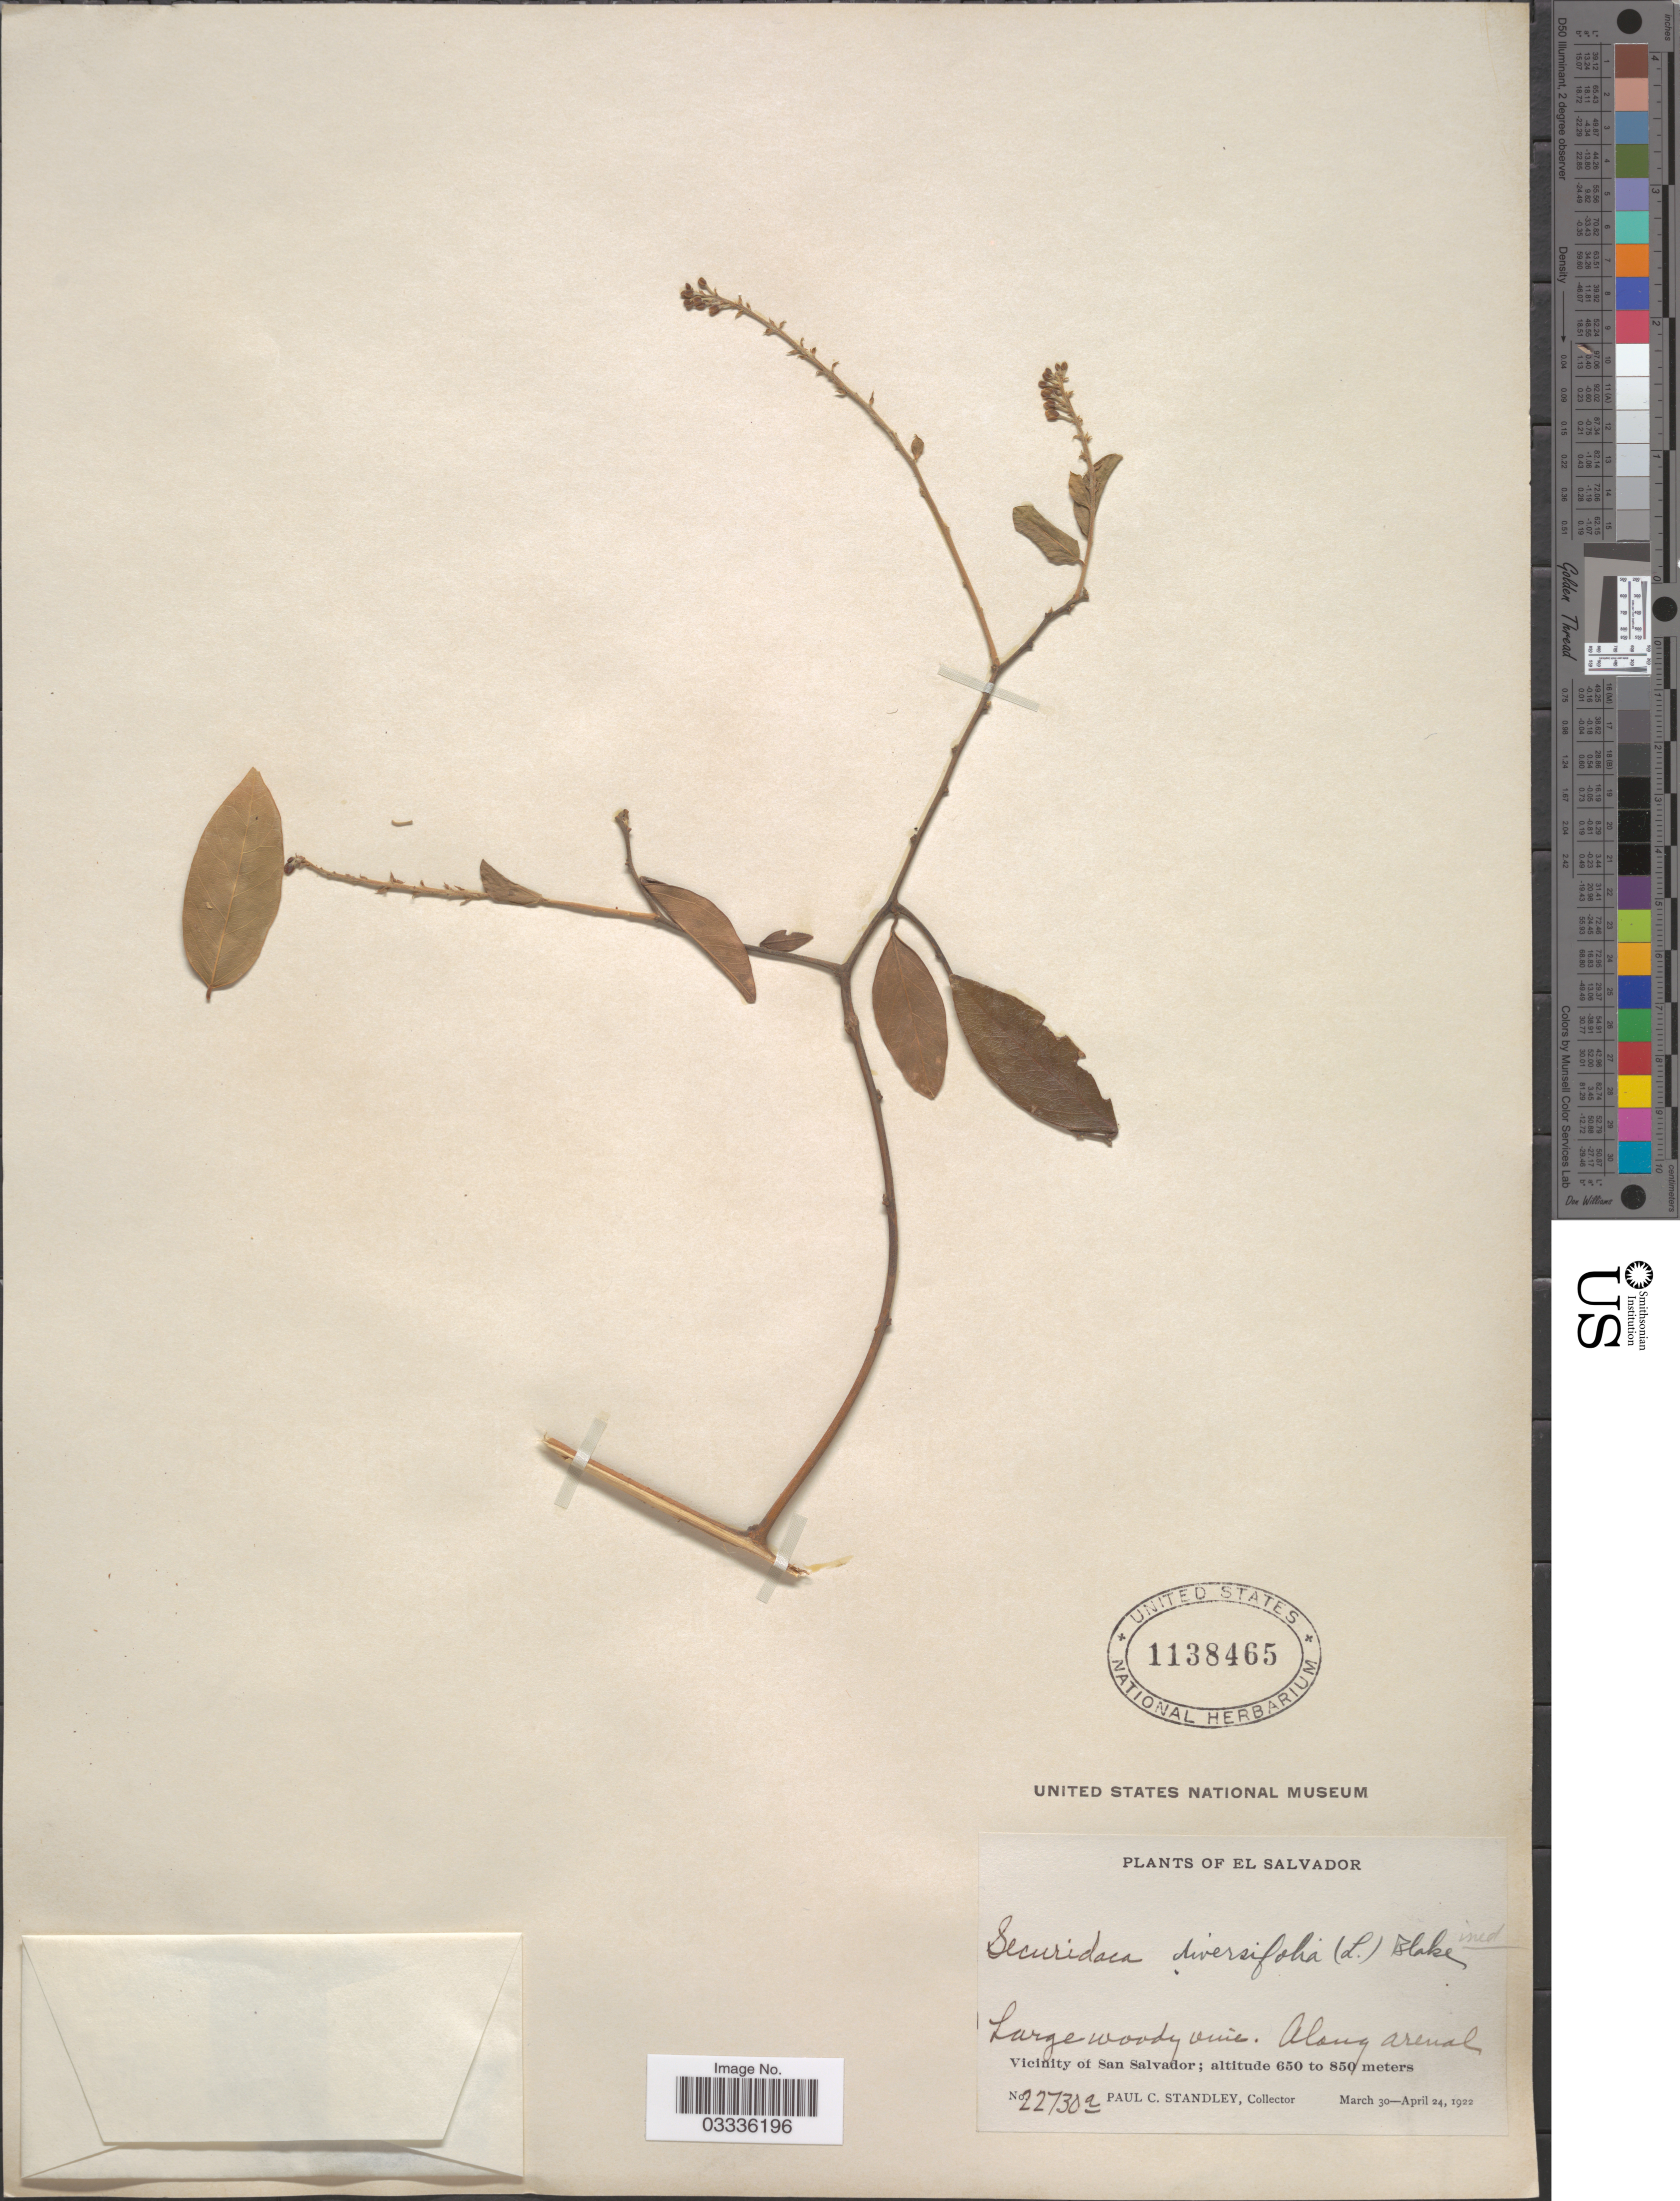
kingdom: Plantae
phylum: Tracheophyta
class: Magnoliopsida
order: Fabales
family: Polygalaceae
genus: Securidaca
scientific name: Securidaca diversifolia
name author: (L.) S.F. Blake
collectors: P. C. Standley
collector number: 22730a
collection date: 1922-03-30/1922-04-24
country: El Salvador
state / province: San Salvador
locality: Vicinity of San Salvador.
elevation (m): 650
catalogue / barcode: US 1138465